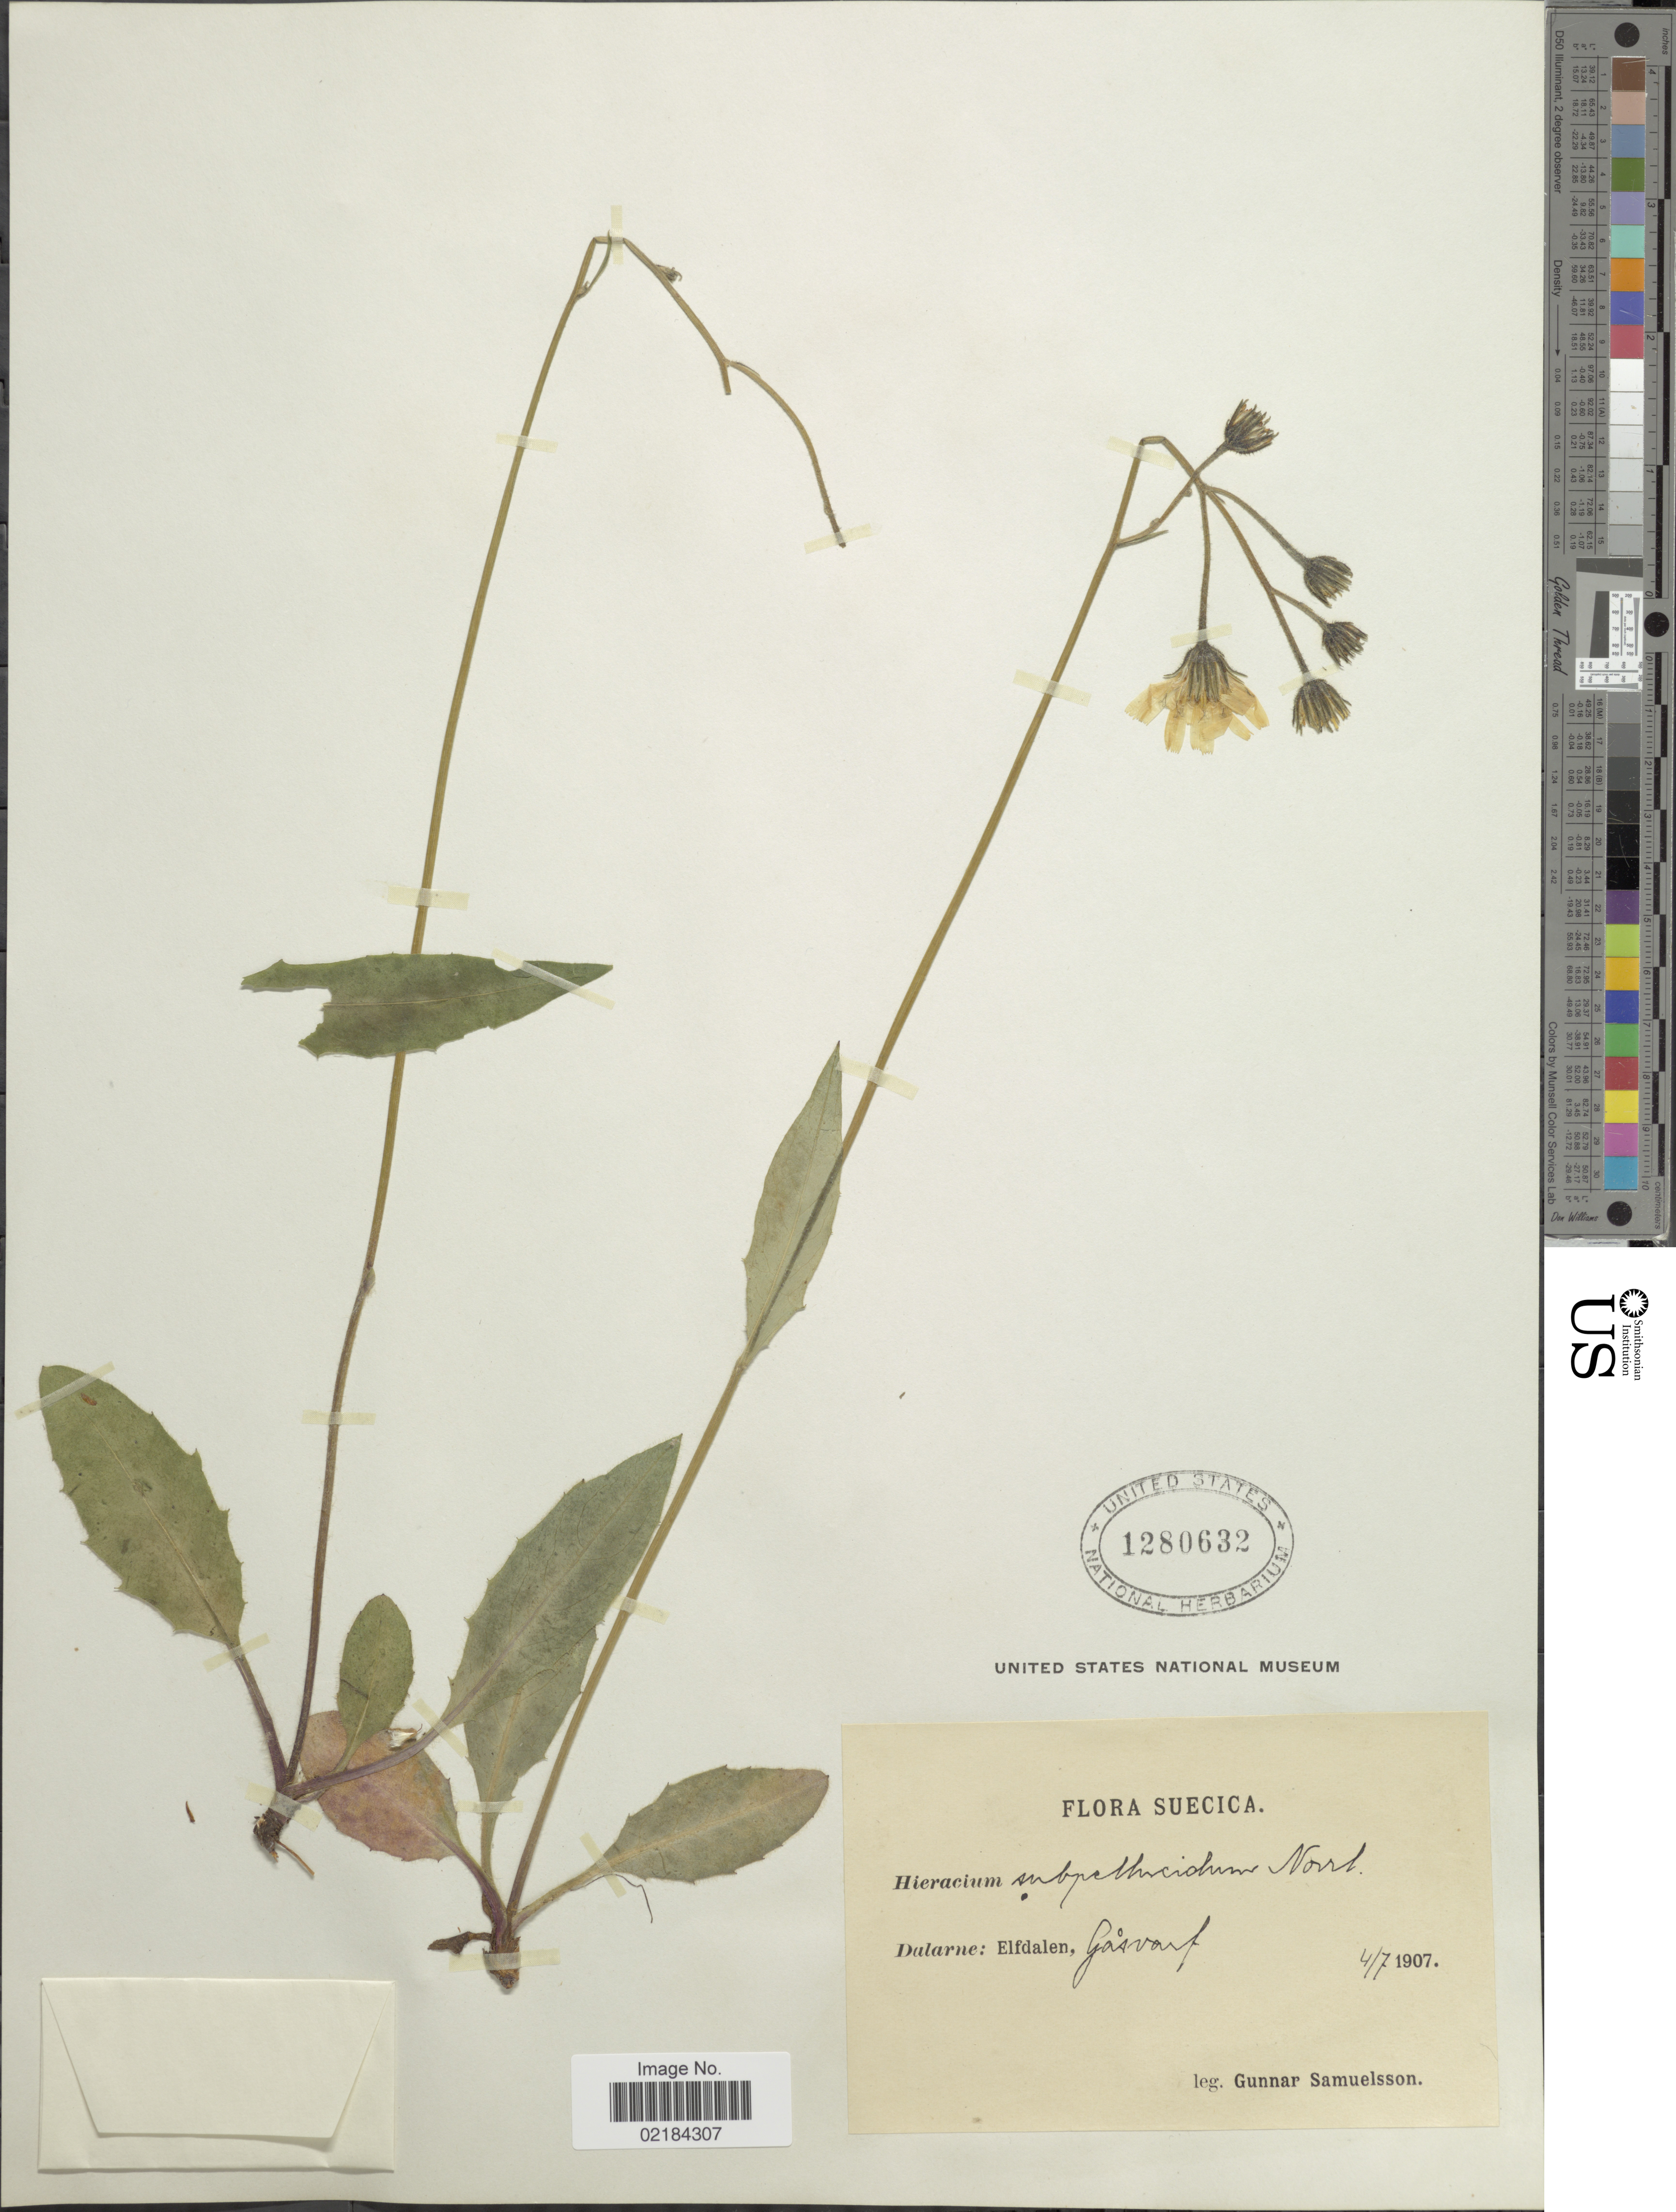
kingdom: Plantae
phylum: Tracheophyta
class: Magnoliopsida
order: Asterales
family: Asteraceae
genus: Hieracium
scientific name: Hieracium subpellucidum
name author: Norrlin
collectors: G. Samuelsson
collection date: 1907-07-04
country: Sweden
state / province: Dalarna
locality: Suecica. Dalarne: Elfdalen, Gasvarf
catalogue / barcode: US 1280632